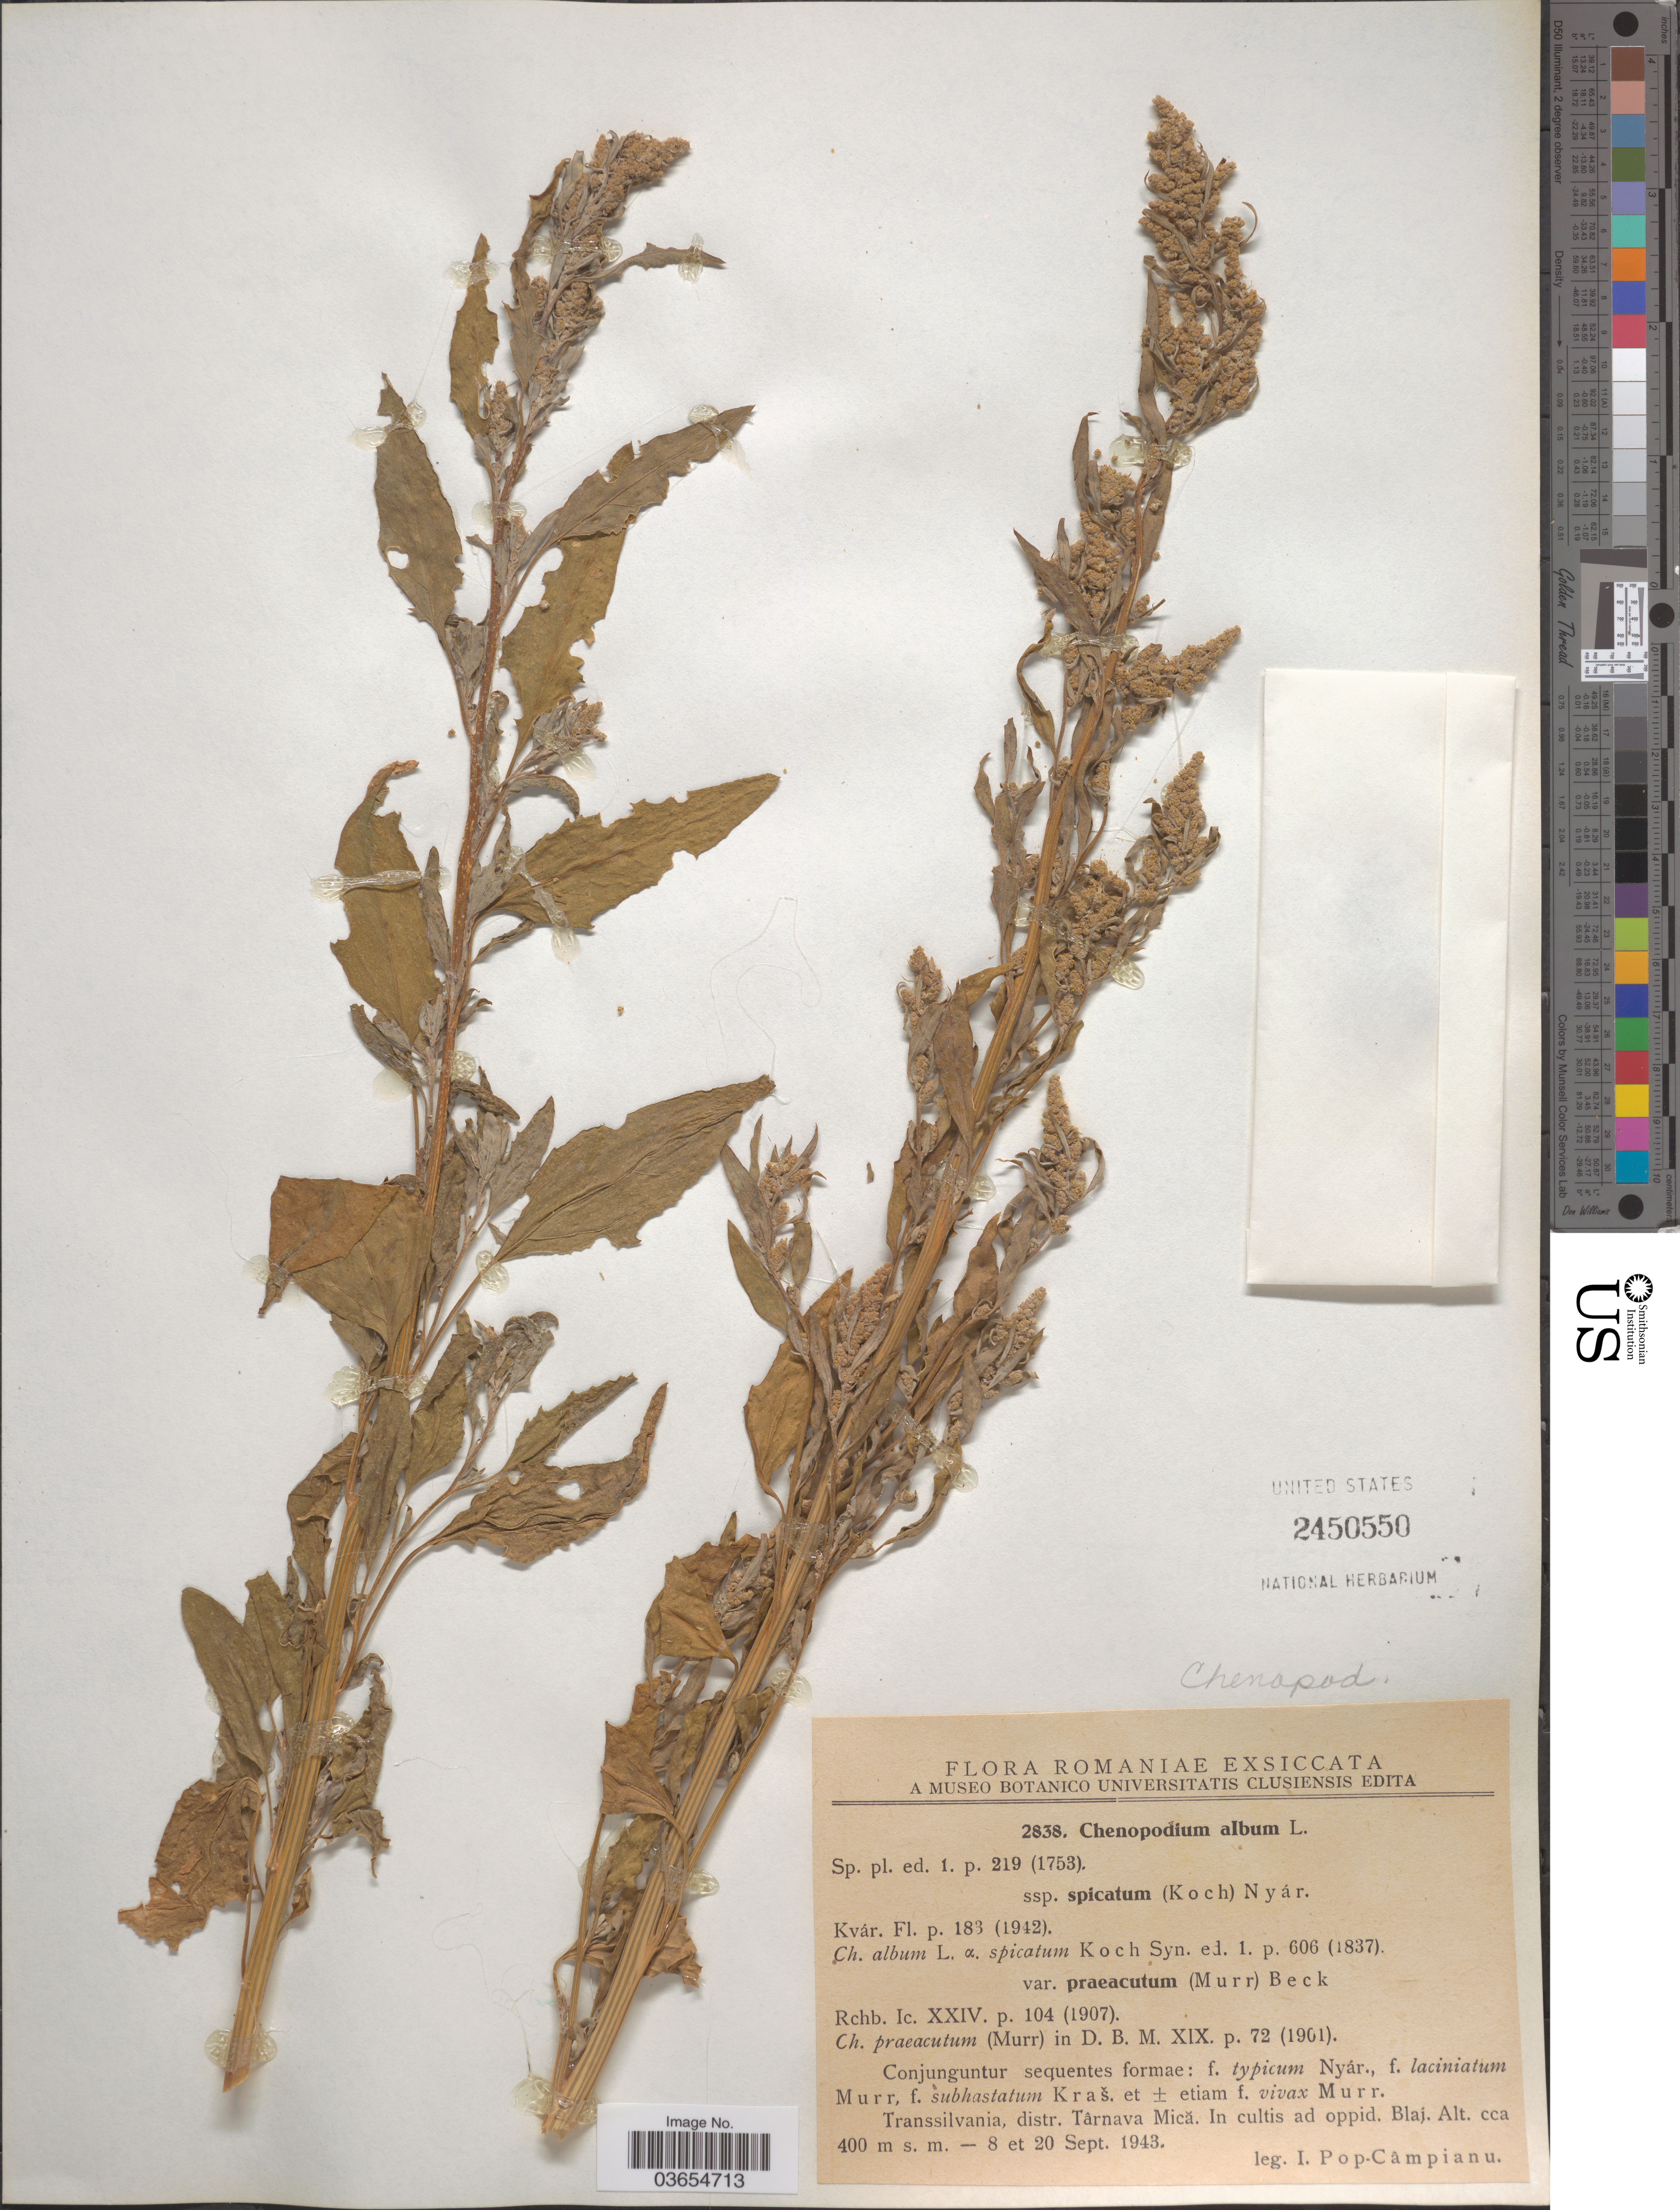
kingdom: Plantae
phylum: Tracheophyta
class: Magnoliopsida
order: Caryophyllales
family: Amaranthaceae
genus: Chenopodium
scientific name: Chenopodium album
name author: L.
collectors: I. Pop- Campianu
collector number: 2838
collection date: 1943-09-08/1943-09-20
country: Romania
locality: Transsilvania, distr. Târnava Mică. In cultis ad oppid. Blaj.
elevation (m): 400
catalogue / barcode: US 2450550